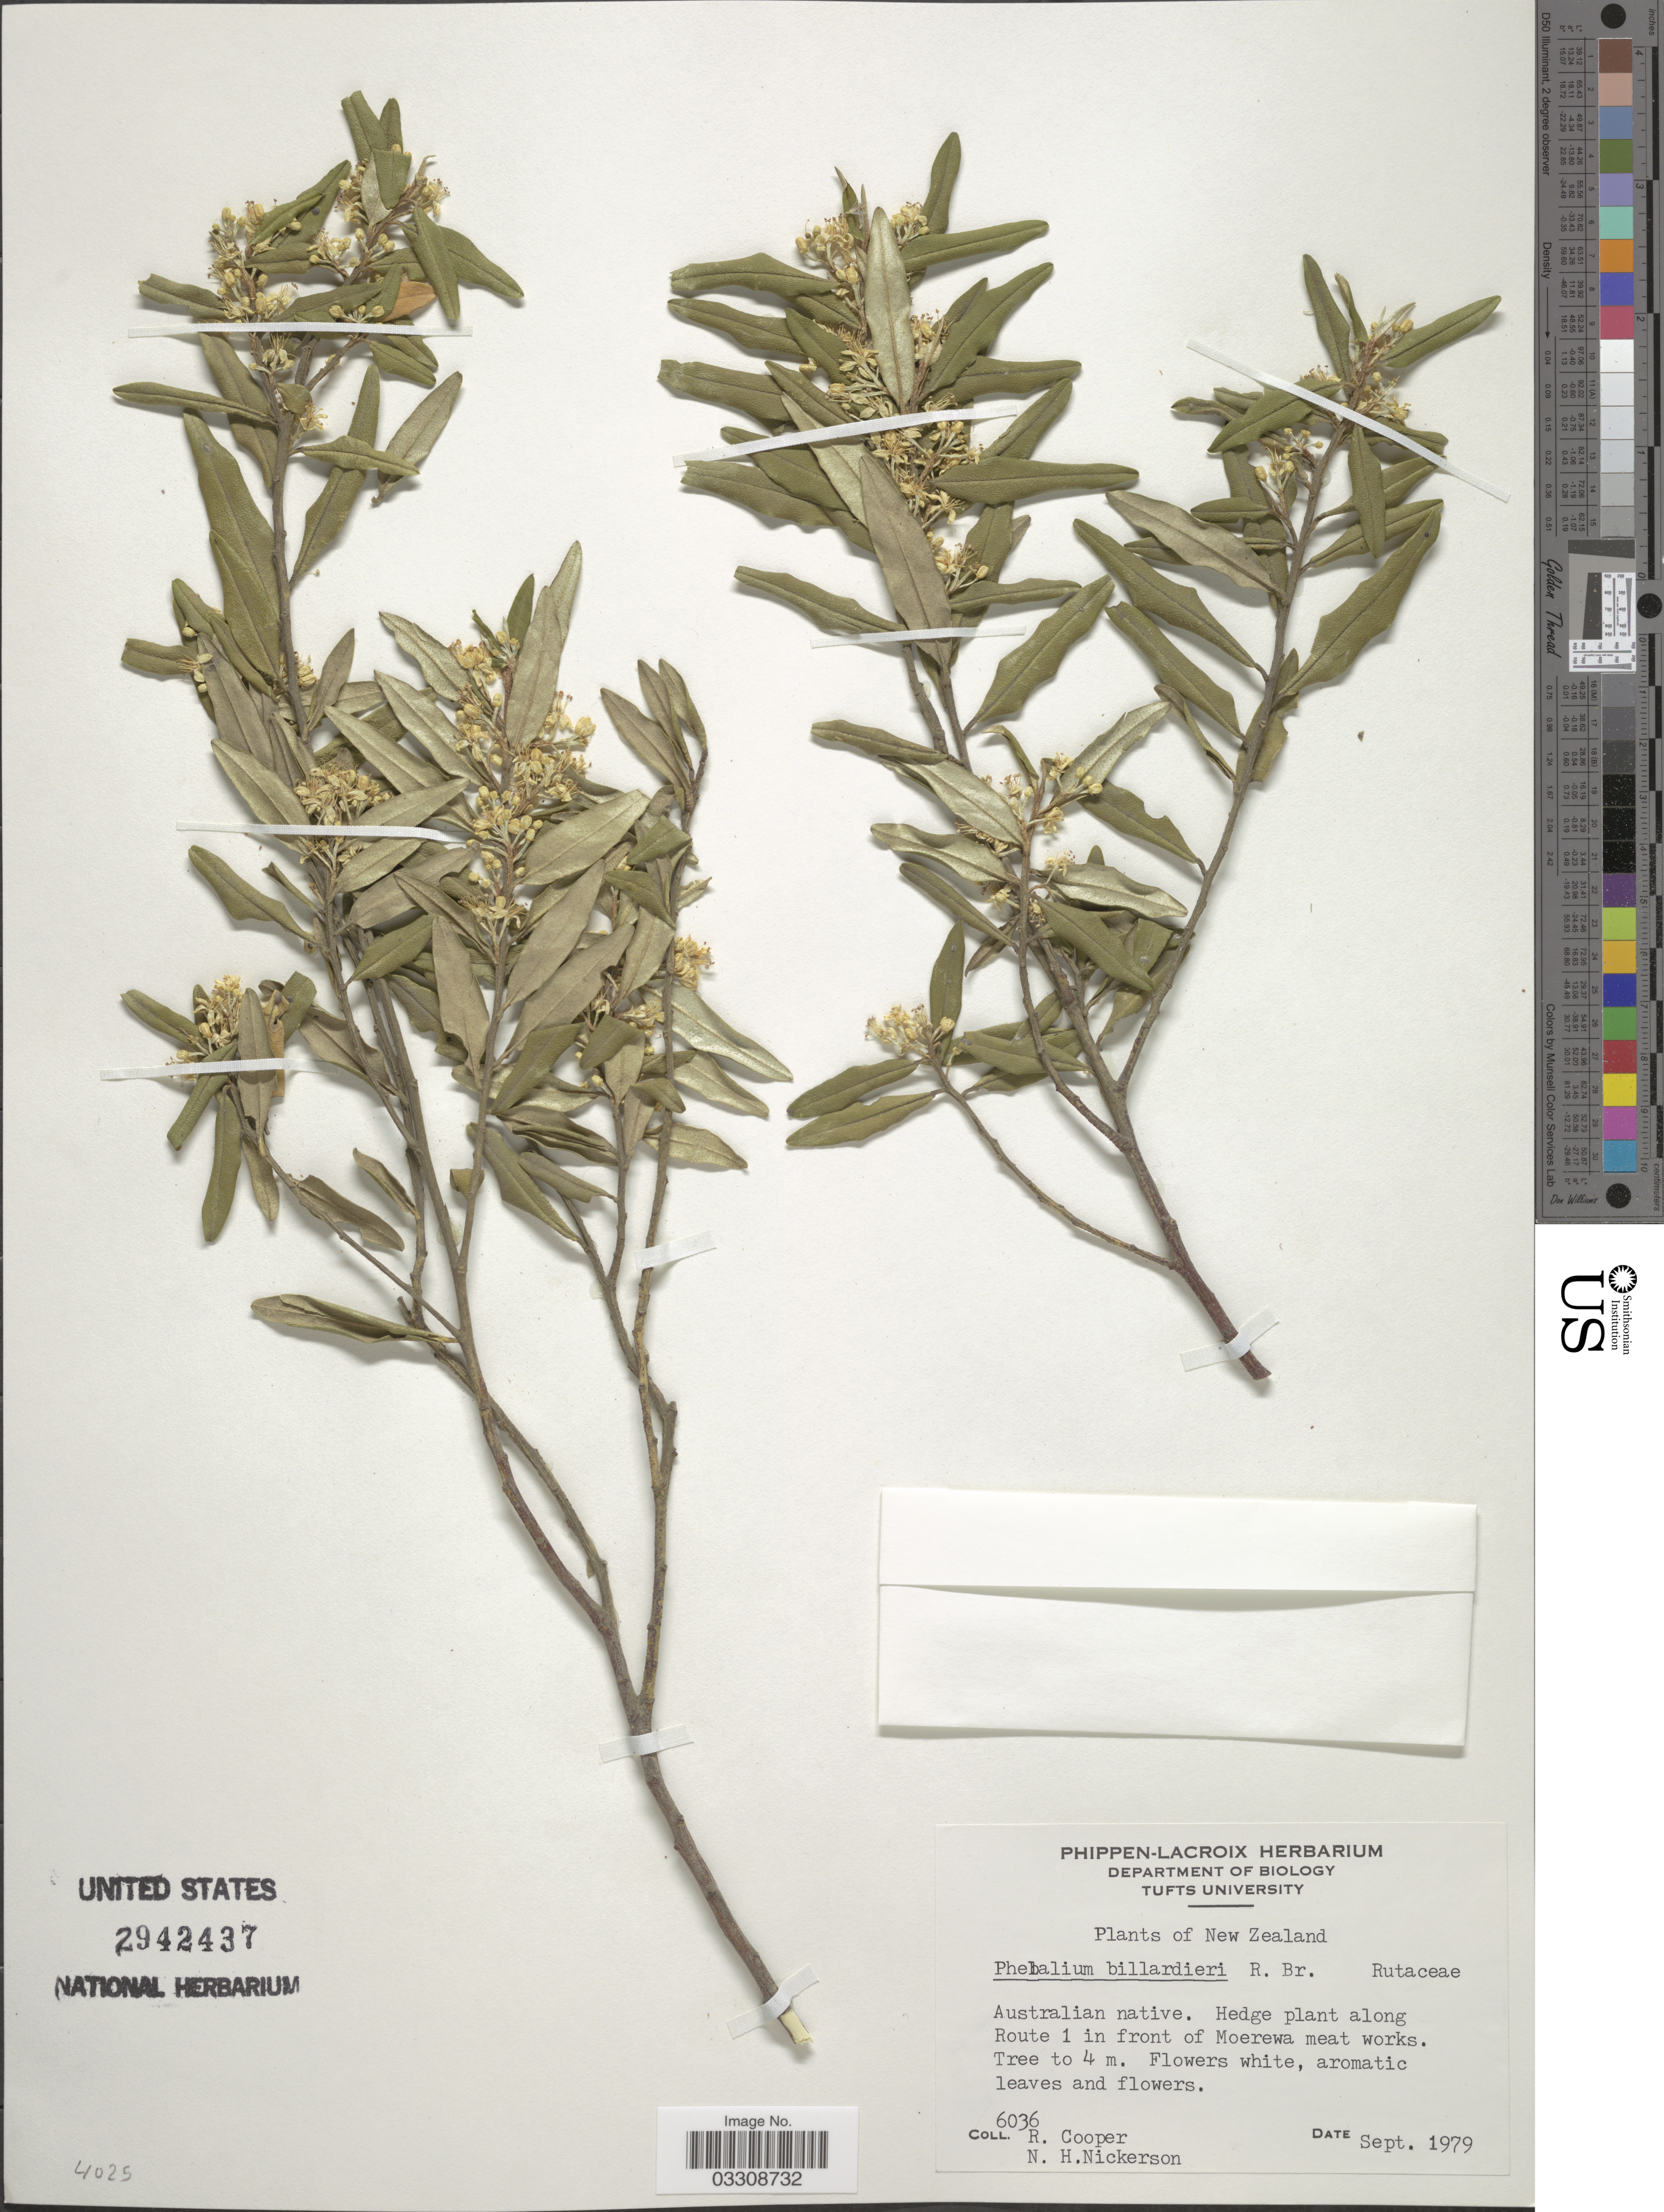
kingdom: Plantae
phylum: Tracheophyta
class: Magnoliopsida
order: Sapindales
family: Rutaceae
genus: Nematolepis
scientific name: Nematolepis squamea subsp. retusa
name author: (Hook.) Paul G. Wilson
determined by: Strong, Mark T., (BOT), Smithsonian Institution - National Museum of Natural History (UNITED STATES)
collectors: R. Cooper & N. Nickerson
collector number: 6036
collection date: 1979-09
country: New Zealand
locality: Along Route 1 in front of Moerewa meat works.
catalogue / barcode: US 2942437